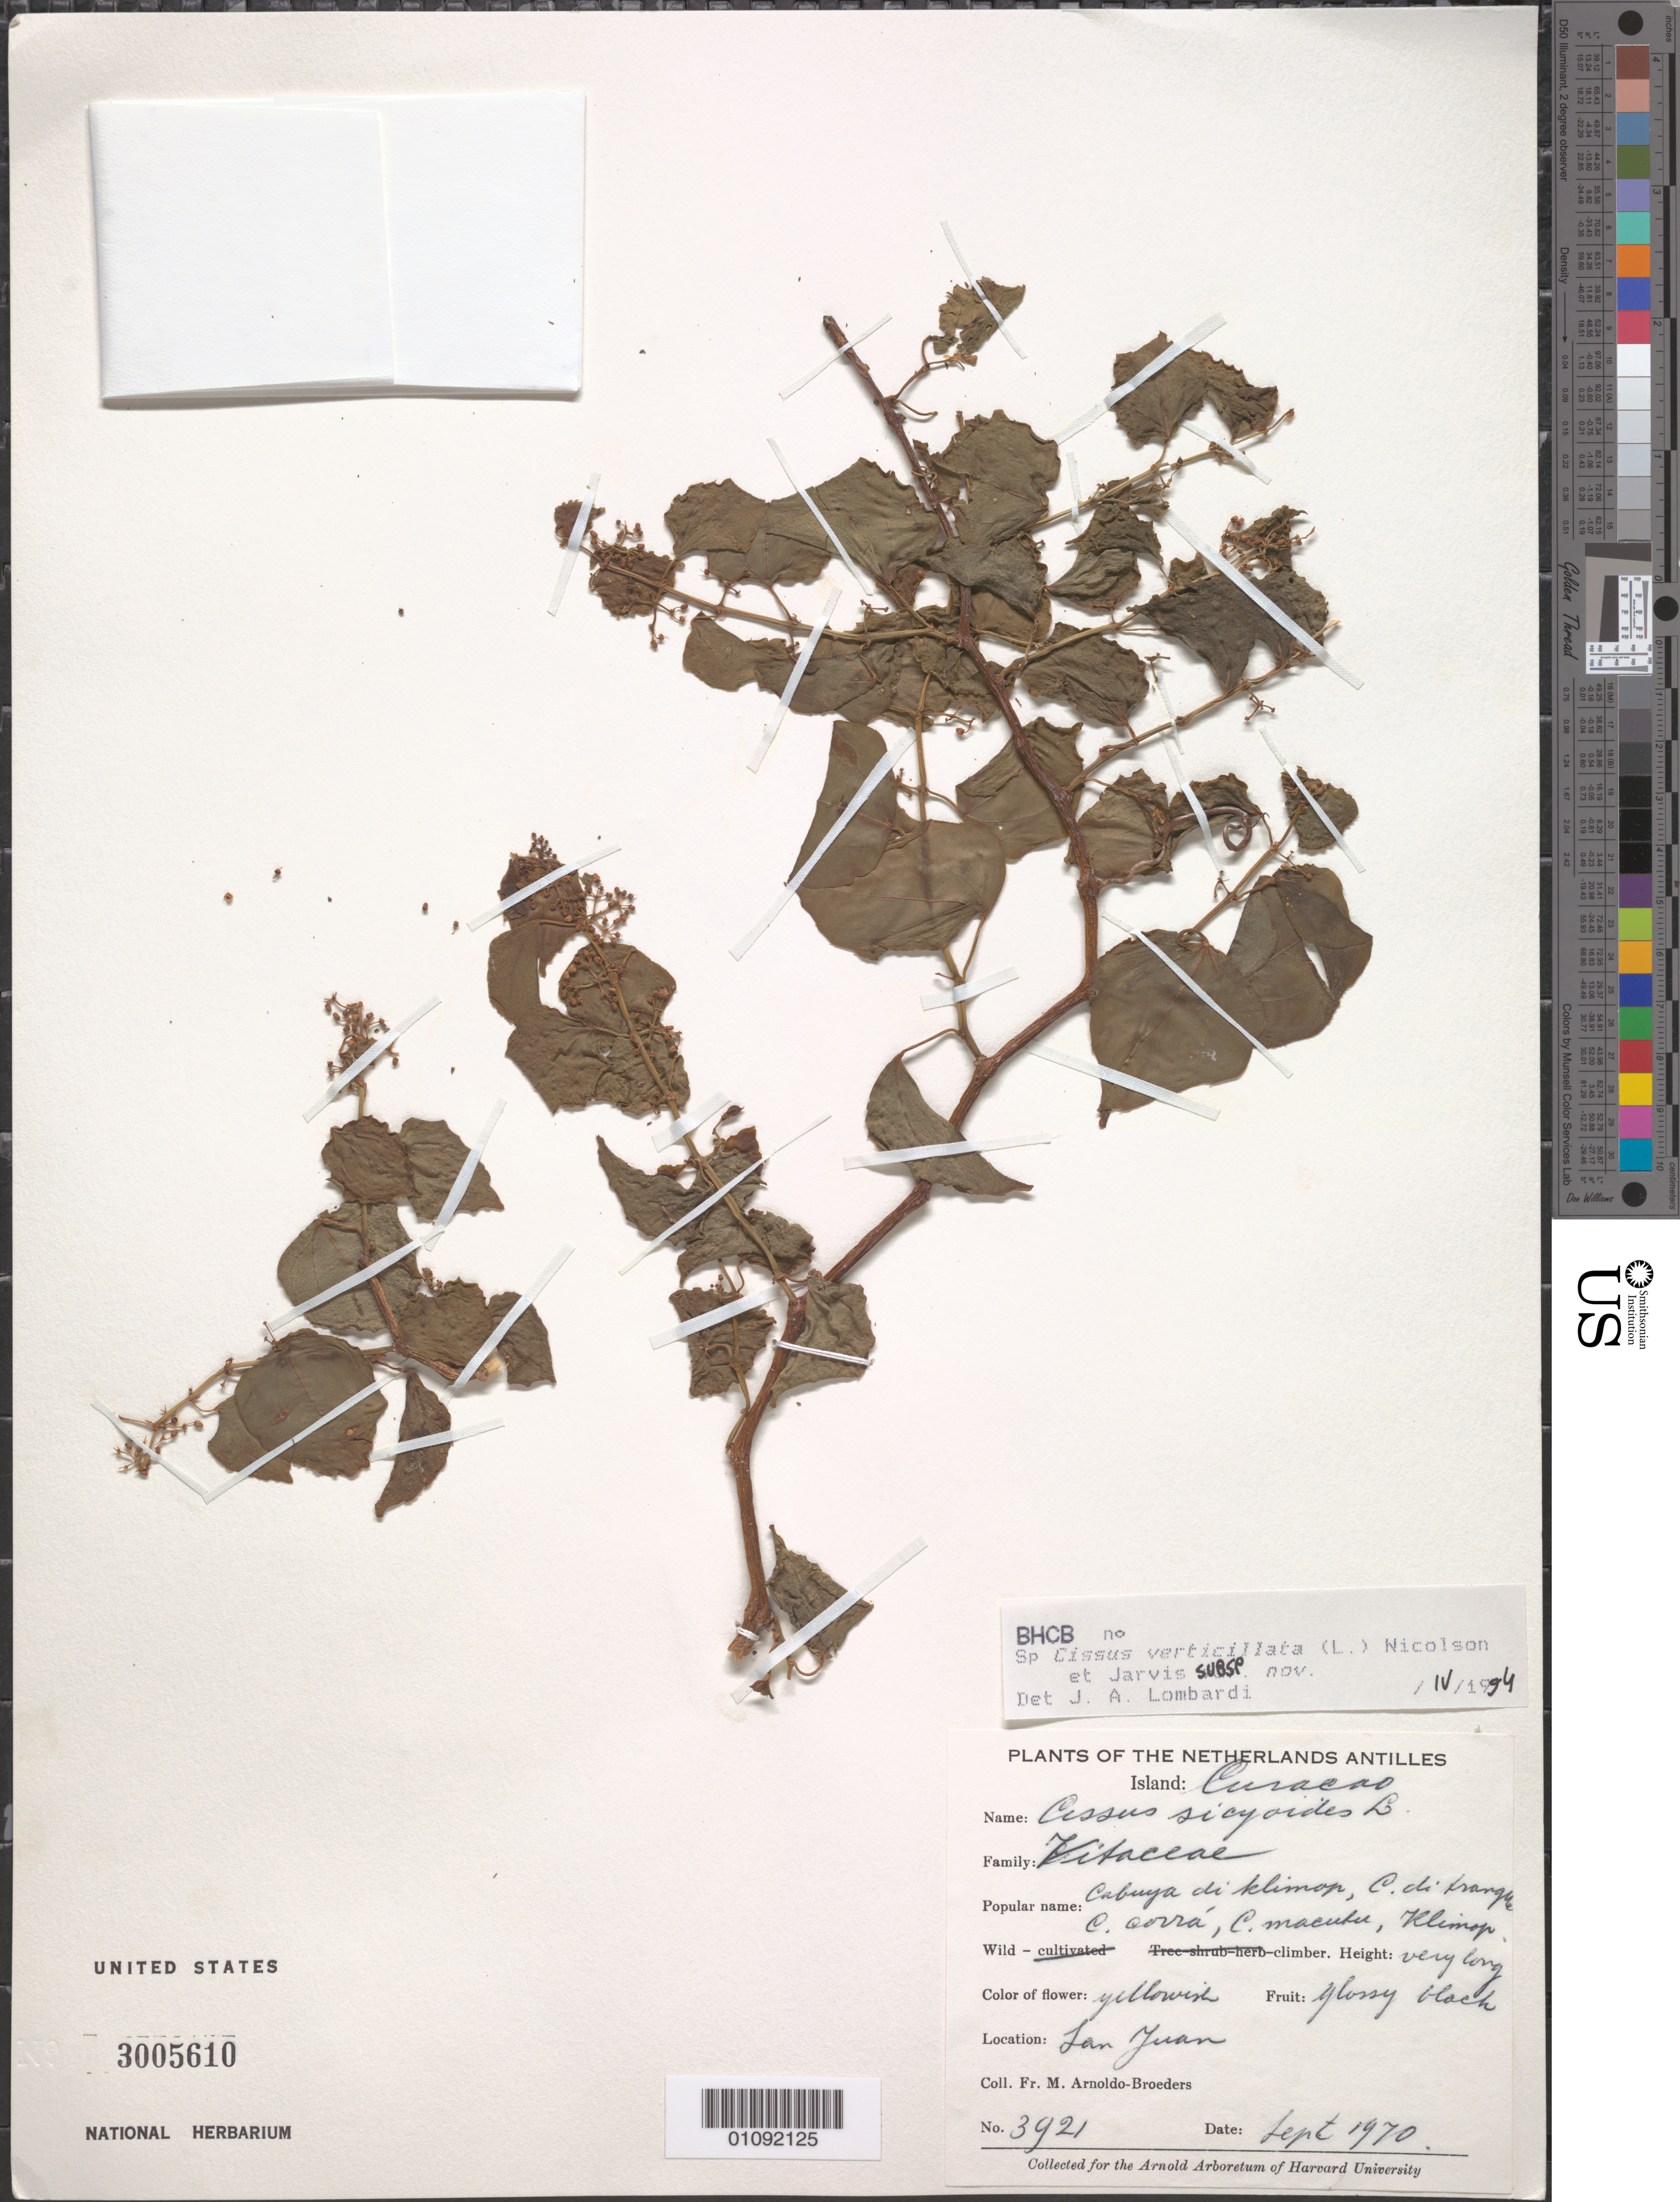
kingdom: Plantae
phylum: Tracheophyta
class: Magnoliopsida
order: Vitales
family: Vitaceae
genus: Cissus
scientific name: Cissus verticillata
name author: (L.) Nicolson & C.E. Jarvis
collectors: N. Arnoldo-Broeders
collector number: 3921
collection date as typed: Sep 1970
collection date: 1970-09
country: Curaçao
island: Curaçao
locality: San Juan, Curacao.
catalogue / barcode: US 3005610